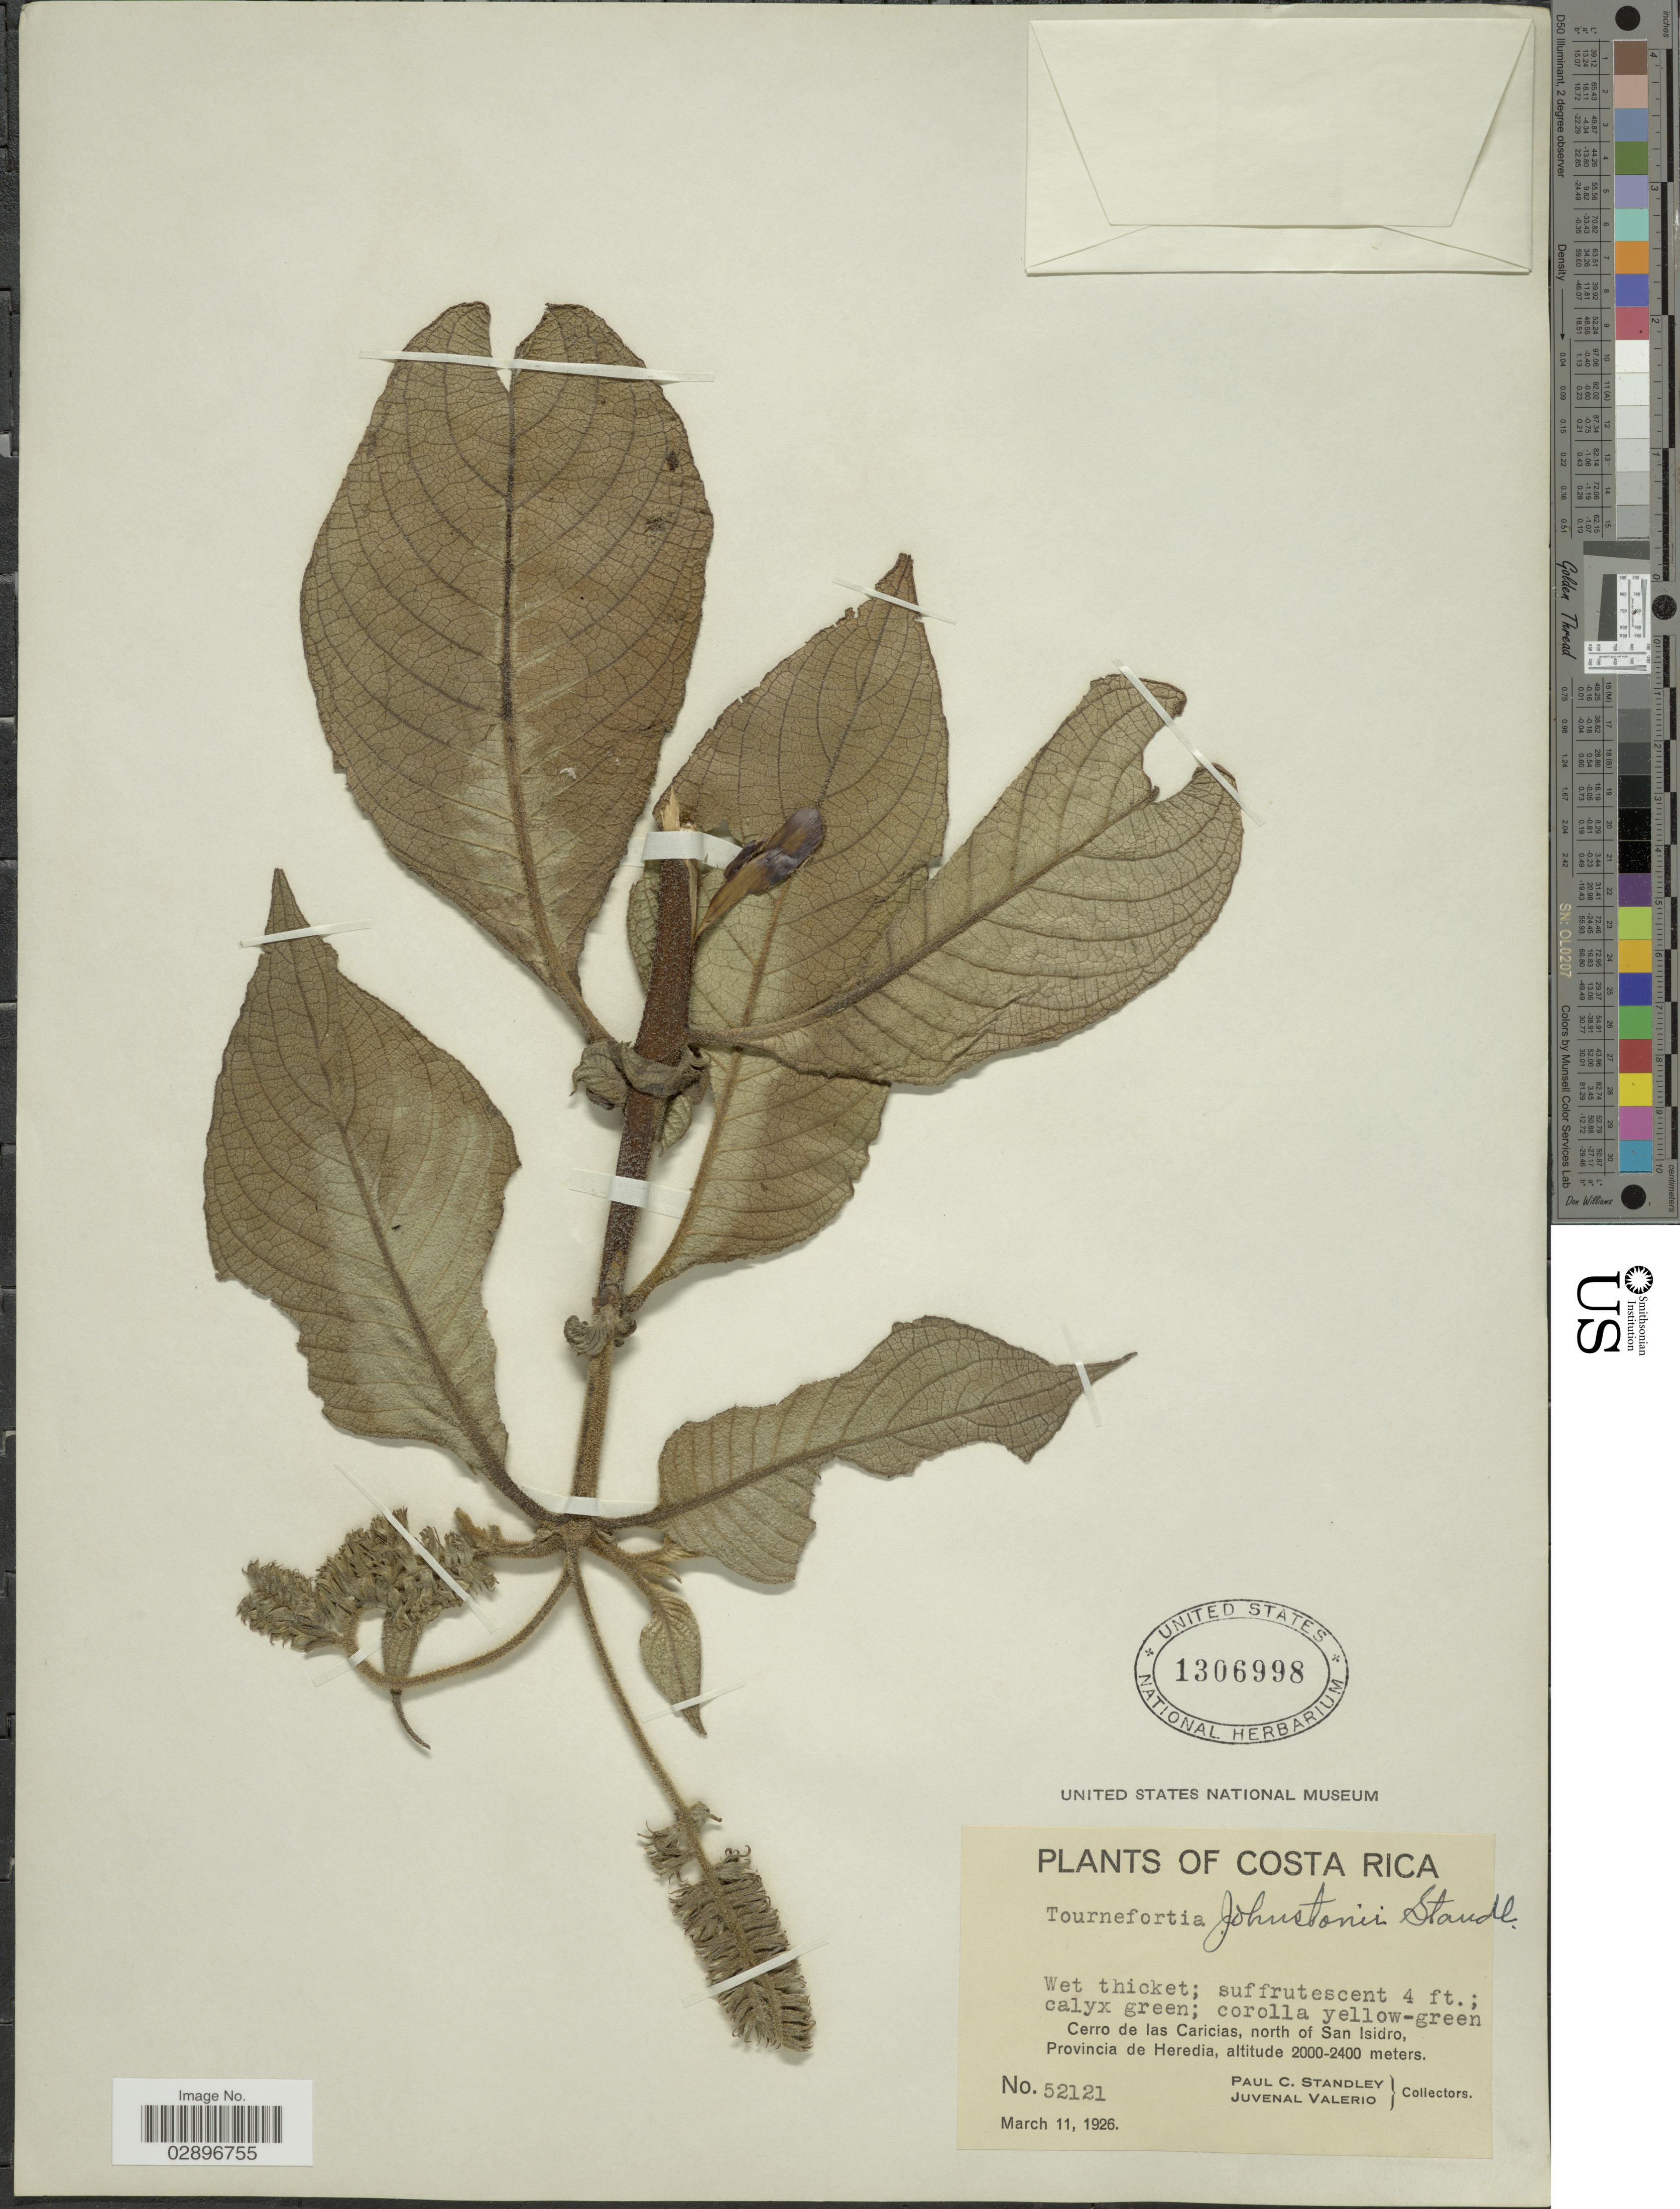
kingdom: Plantae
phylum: Tracheophyta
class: Magnoliopsida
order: Boraginales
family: Heliotropiaceae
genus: Tournefortia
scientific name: Tournefortia johnstonii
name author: Standl.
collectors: P. C. Standley & J. Valerio R.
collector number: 52121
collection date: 1926-03-11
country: Costa Rica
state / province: Heredia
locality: Cerro de las Caricias, north of San Isidro.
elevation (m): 2000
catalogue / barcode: US 1306998